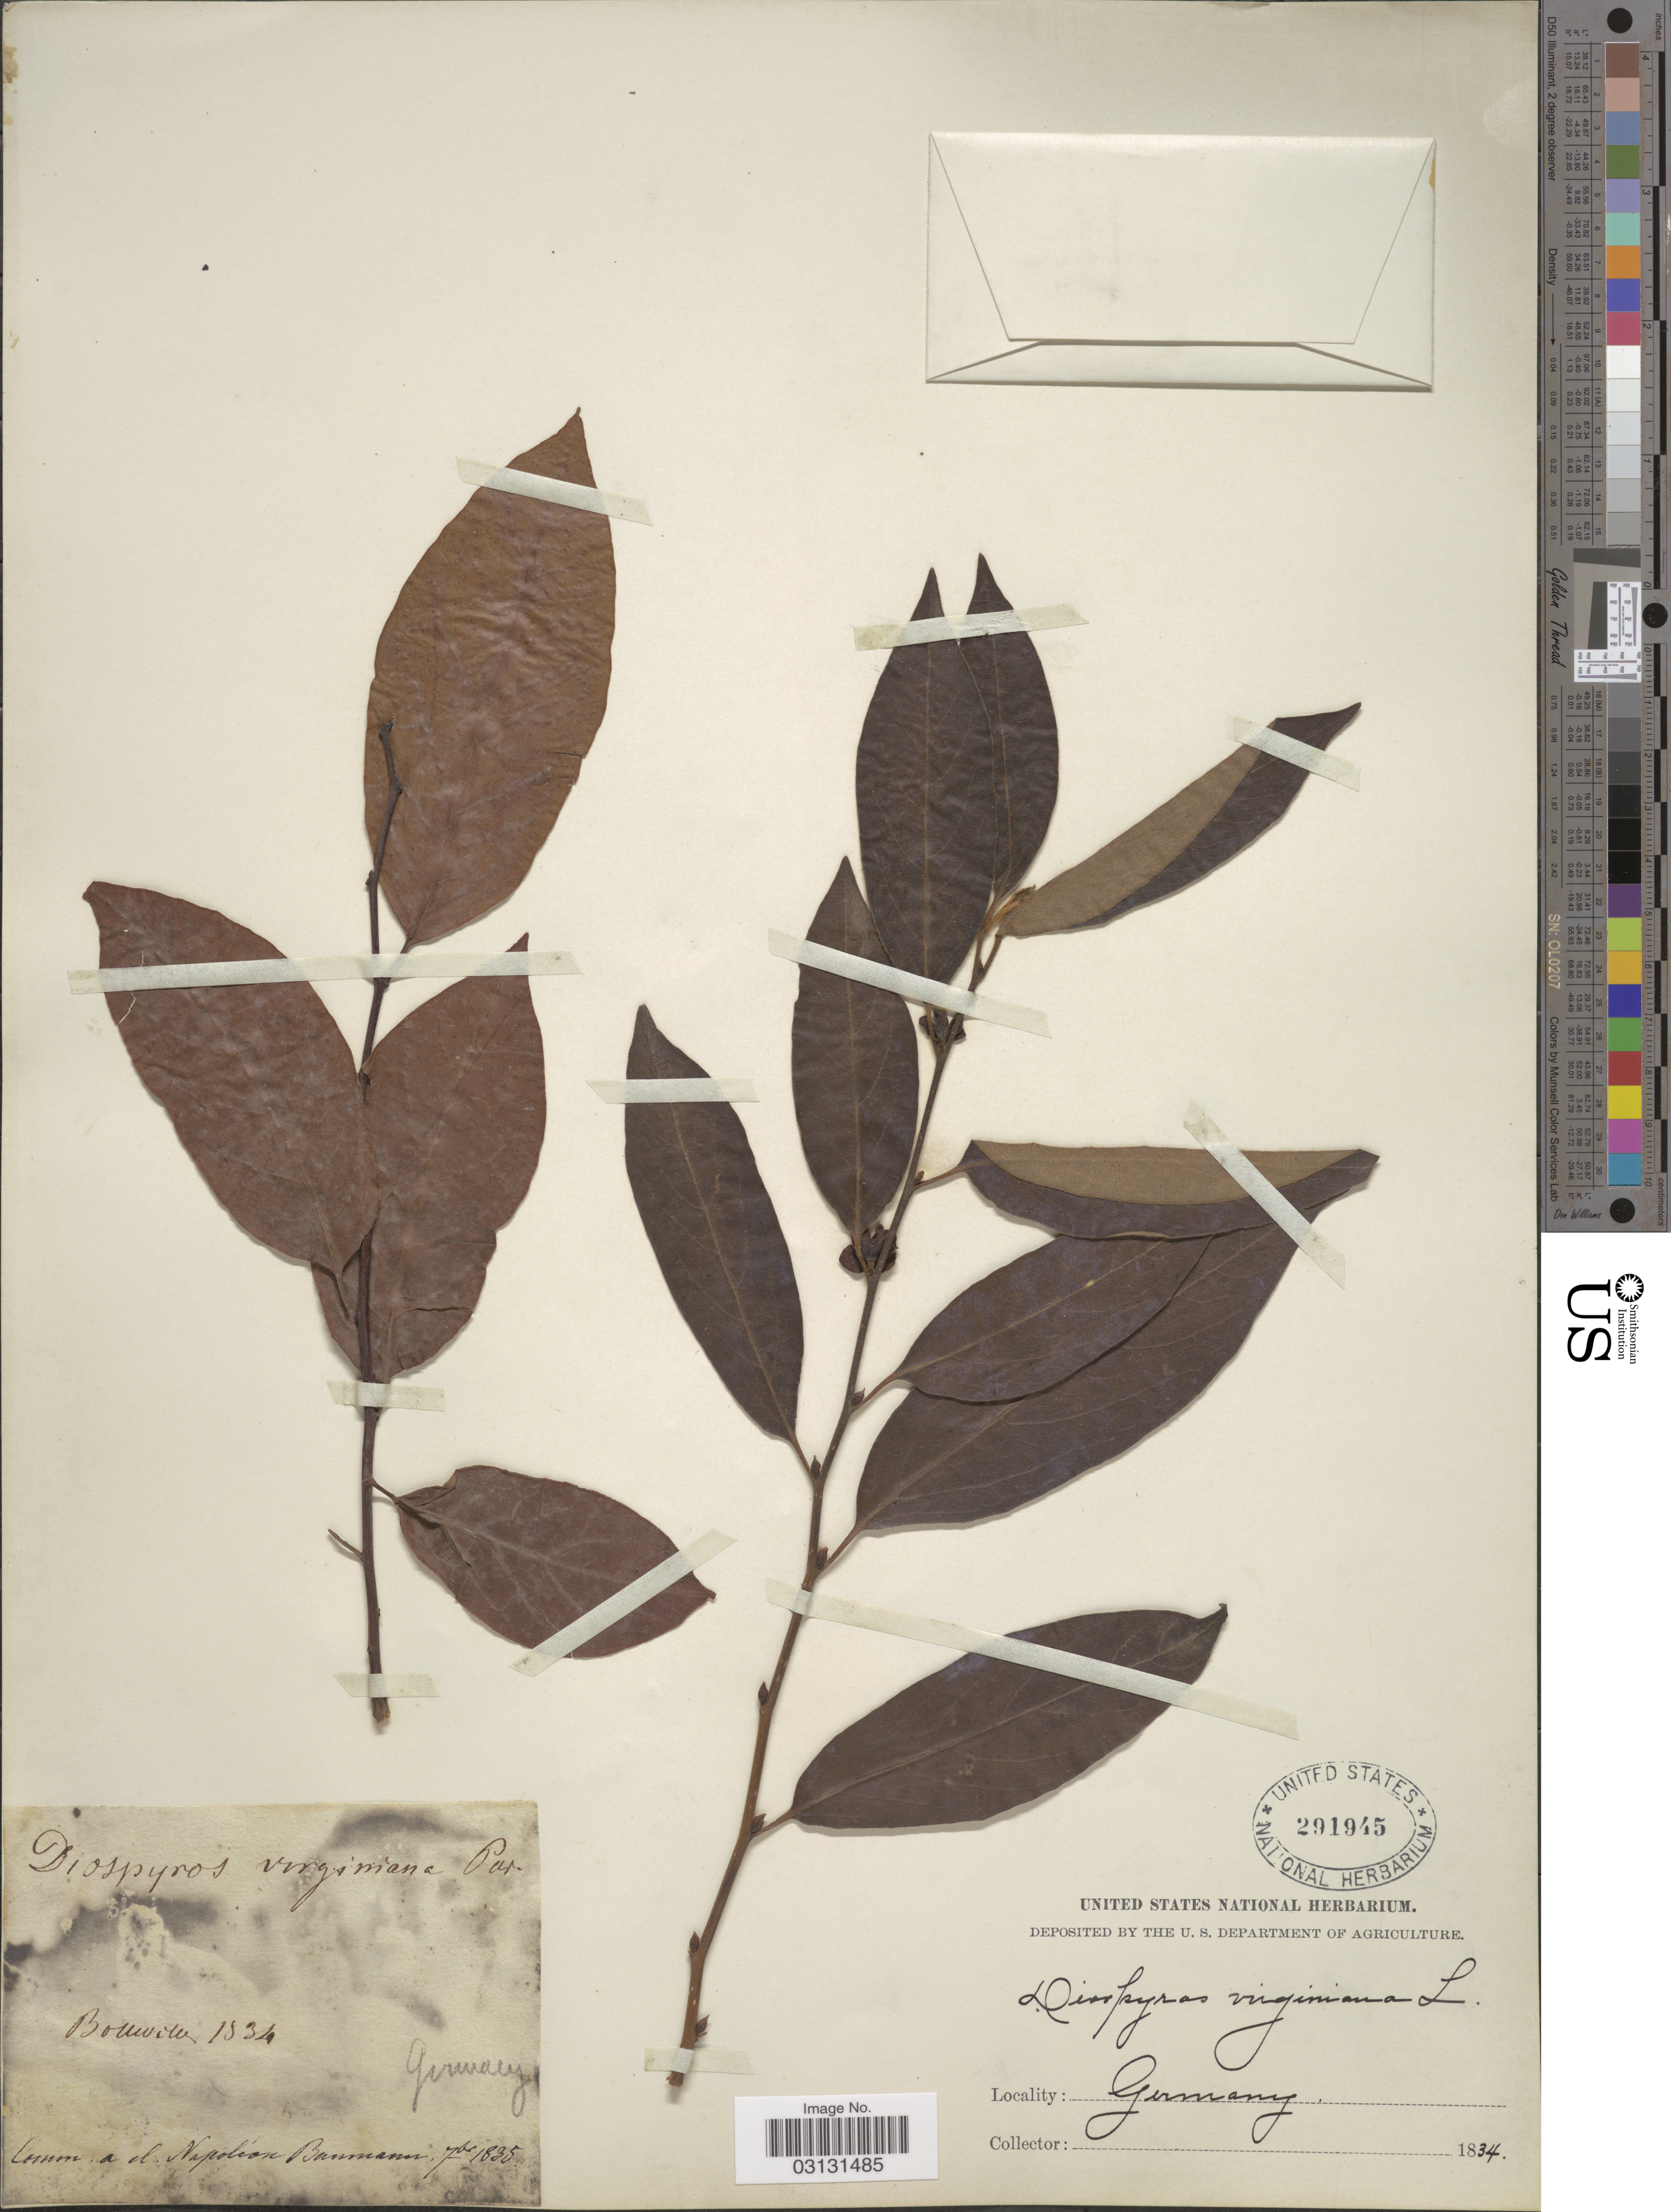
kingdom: Plantae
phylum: Tracheophyta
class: Magnoliopsida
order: Ericales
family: Ebenaceae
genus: Diospyros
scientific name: Diospyros virginiana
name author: L.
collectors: ex herb. United States National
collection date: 1834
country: Germany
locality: Bouwiller. [unsure placement] [interpreted]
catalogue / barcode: US 291945